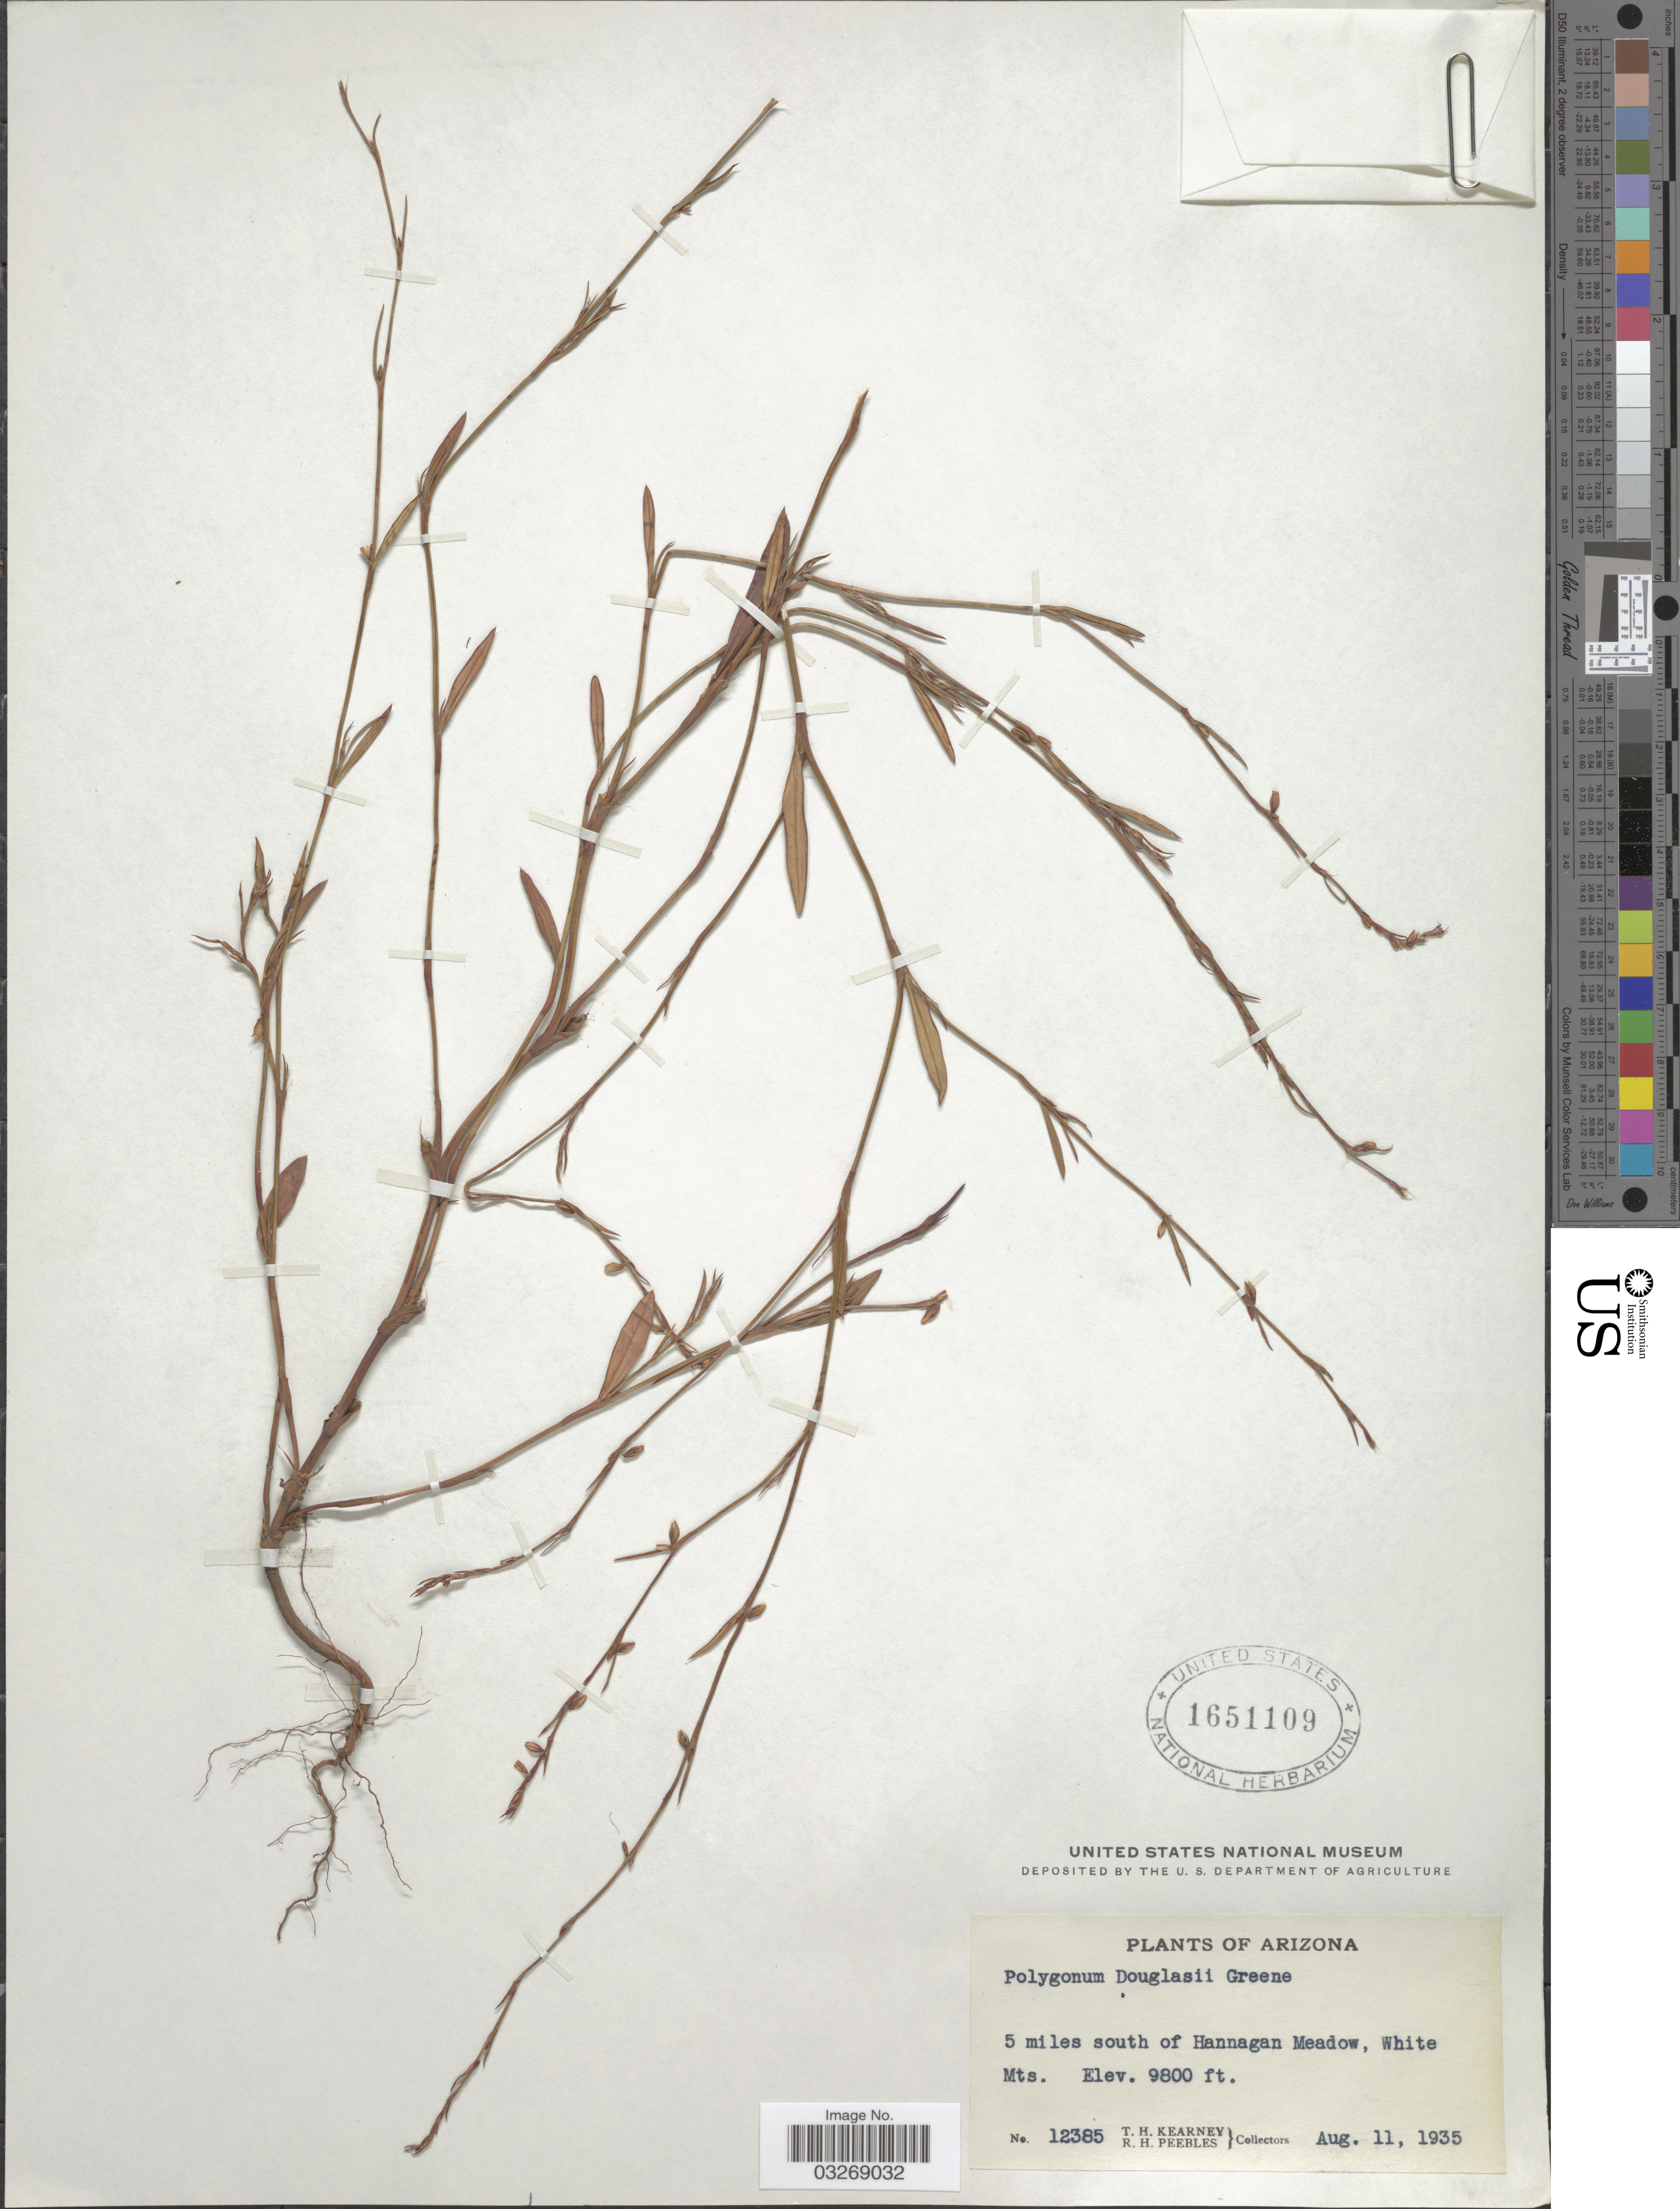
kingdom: Plantae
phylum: Tracheophyta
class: Magnoliopsida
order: Caryophyllales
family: Polygonaceae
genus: Polygonum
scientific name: Polygonum douglasii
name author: Greene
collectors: T. H. Kearney & R. H. Peebles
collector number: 12385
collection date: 1935-08-11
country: United States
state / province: Arizona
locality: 5 miles south of Hannagan Meadow, White Mts.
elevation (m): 2987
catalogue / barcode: US 1651109